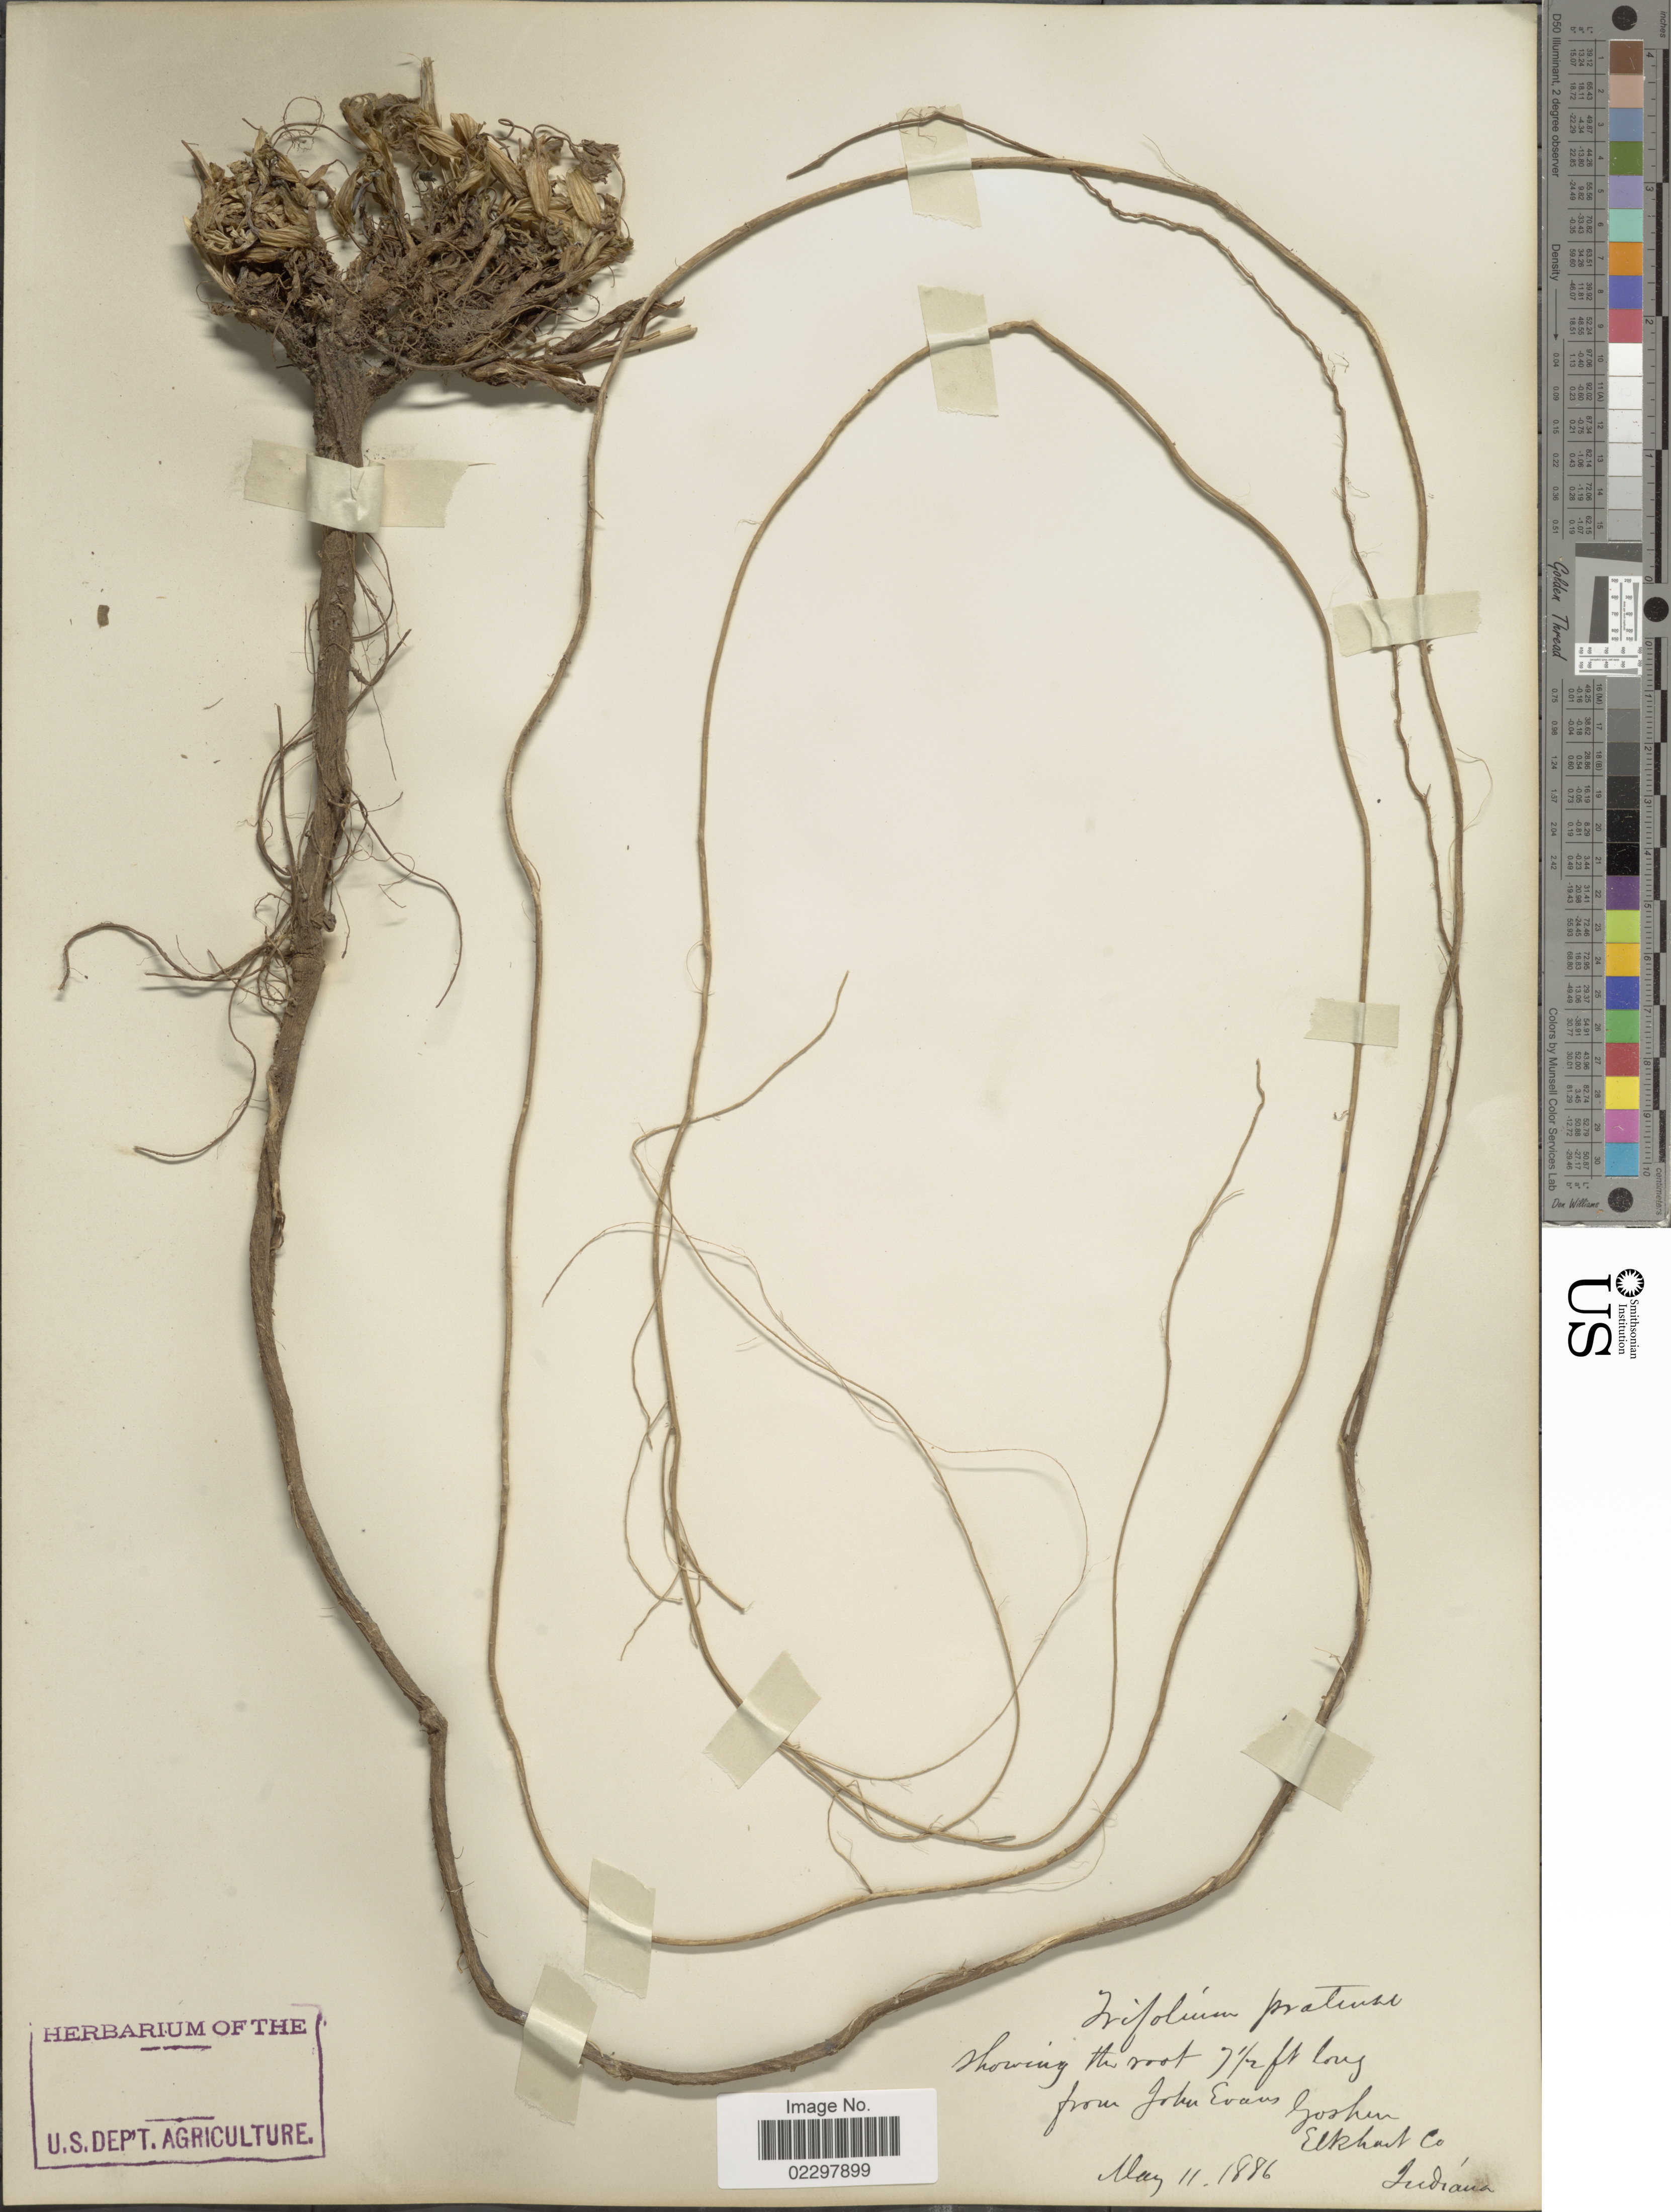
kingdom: Plantae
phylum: Tracheophyta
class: Magnoliopsida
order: Fabales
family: Fabaceae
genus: Trifolium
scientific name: Trifolium pratense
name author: L.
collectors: J. Evans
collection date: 1886-05-11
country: United States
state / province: Indiana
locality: Goshen, Elkhart Co.